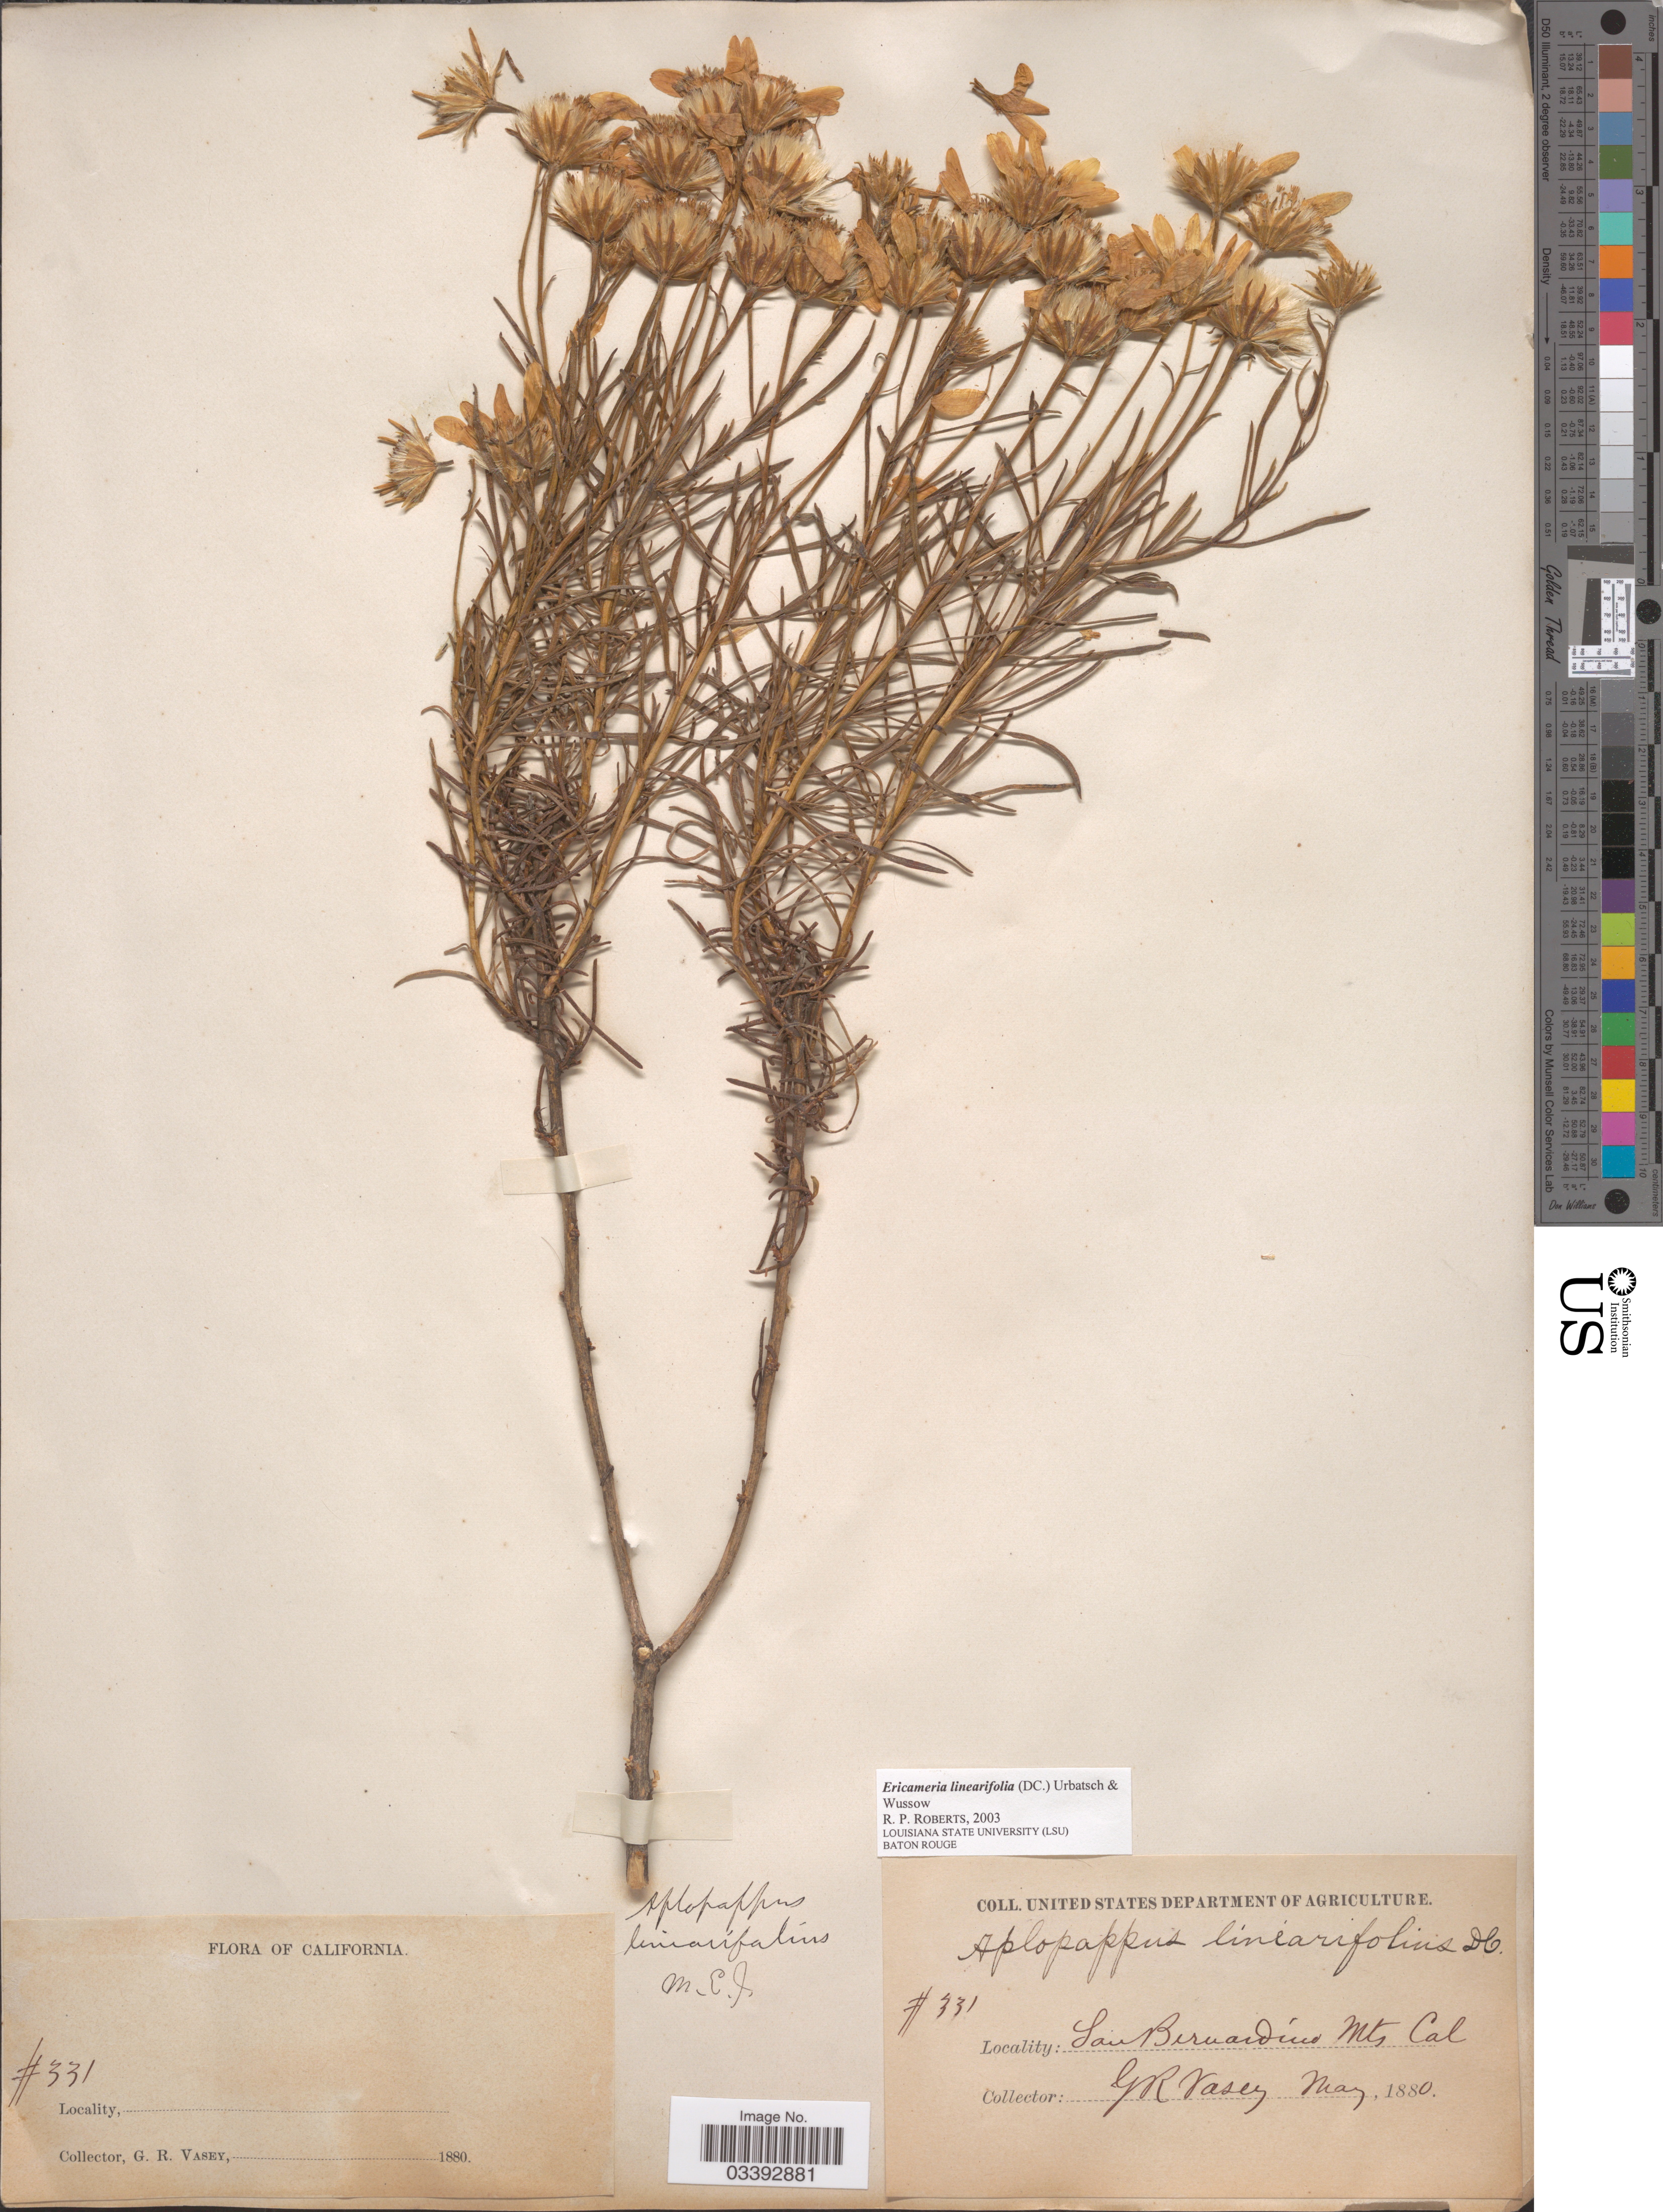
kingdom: Plantae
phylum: Tracheophyta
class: Magnoliopsida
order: Asterales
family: Asteraceae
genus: Ericameria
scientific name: Ericameria linearifolia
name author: (DC.) Urbatsch & Wussow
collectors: G. R. Vasey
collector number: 331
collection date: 1880-05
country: United States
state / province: California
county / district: San Bernardino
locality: San Bernardino Mts.